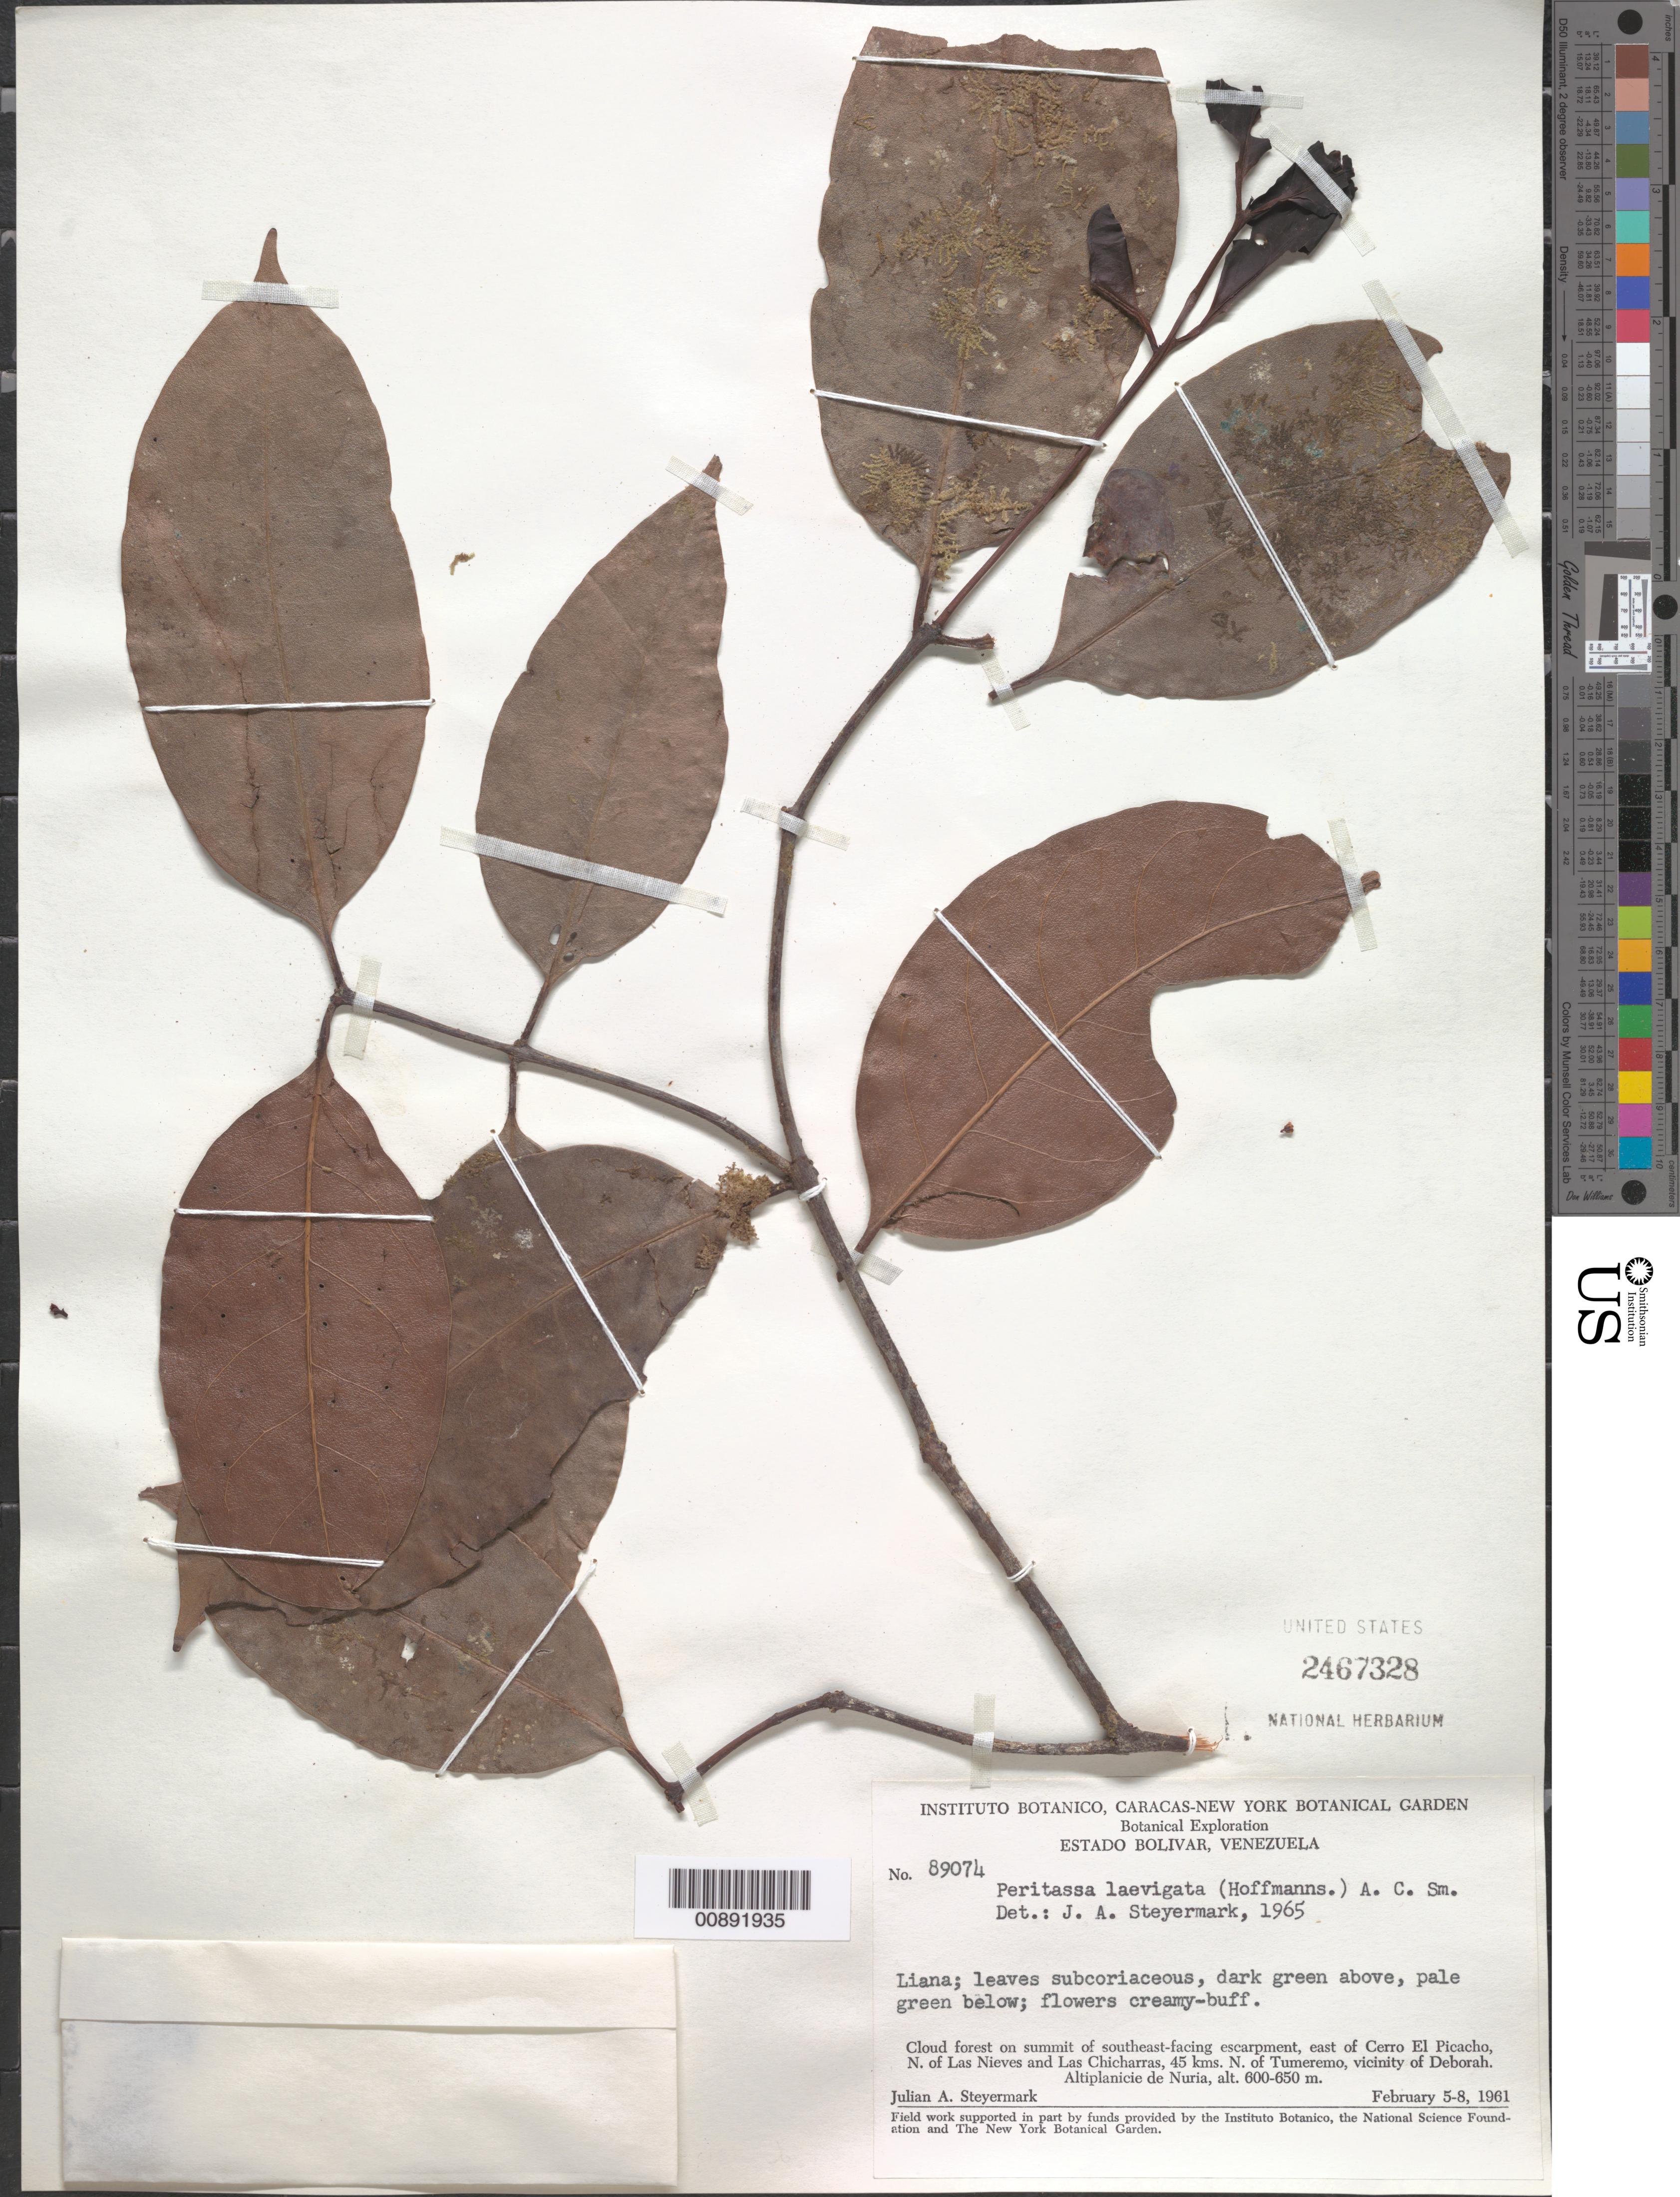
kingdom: Plantae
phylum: Tracheophyta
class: Magnoliopsida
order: Celastrales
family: Celastraceae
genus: Peritassa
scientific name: Peritassa laevigata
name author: (Hoffmanns. ex Link) A.C. Sm.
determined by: Steyermark, Julian A., (VEN)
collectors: J. Steyermark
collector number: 89074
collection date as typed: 5-Feb-61 to 8-Feb-61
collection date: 1961-02-05/1961-02-08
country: Venezuela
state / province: Bolívar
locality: Cerro El Picacho, N of Las Nieves & Las Chicharras, 45 km N of Tumeremo, vic of Deborah, Altiplanicie de Nuria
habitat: Cloud forest on summit of SE facing escarpment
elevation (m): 600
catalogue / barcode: US 2467328